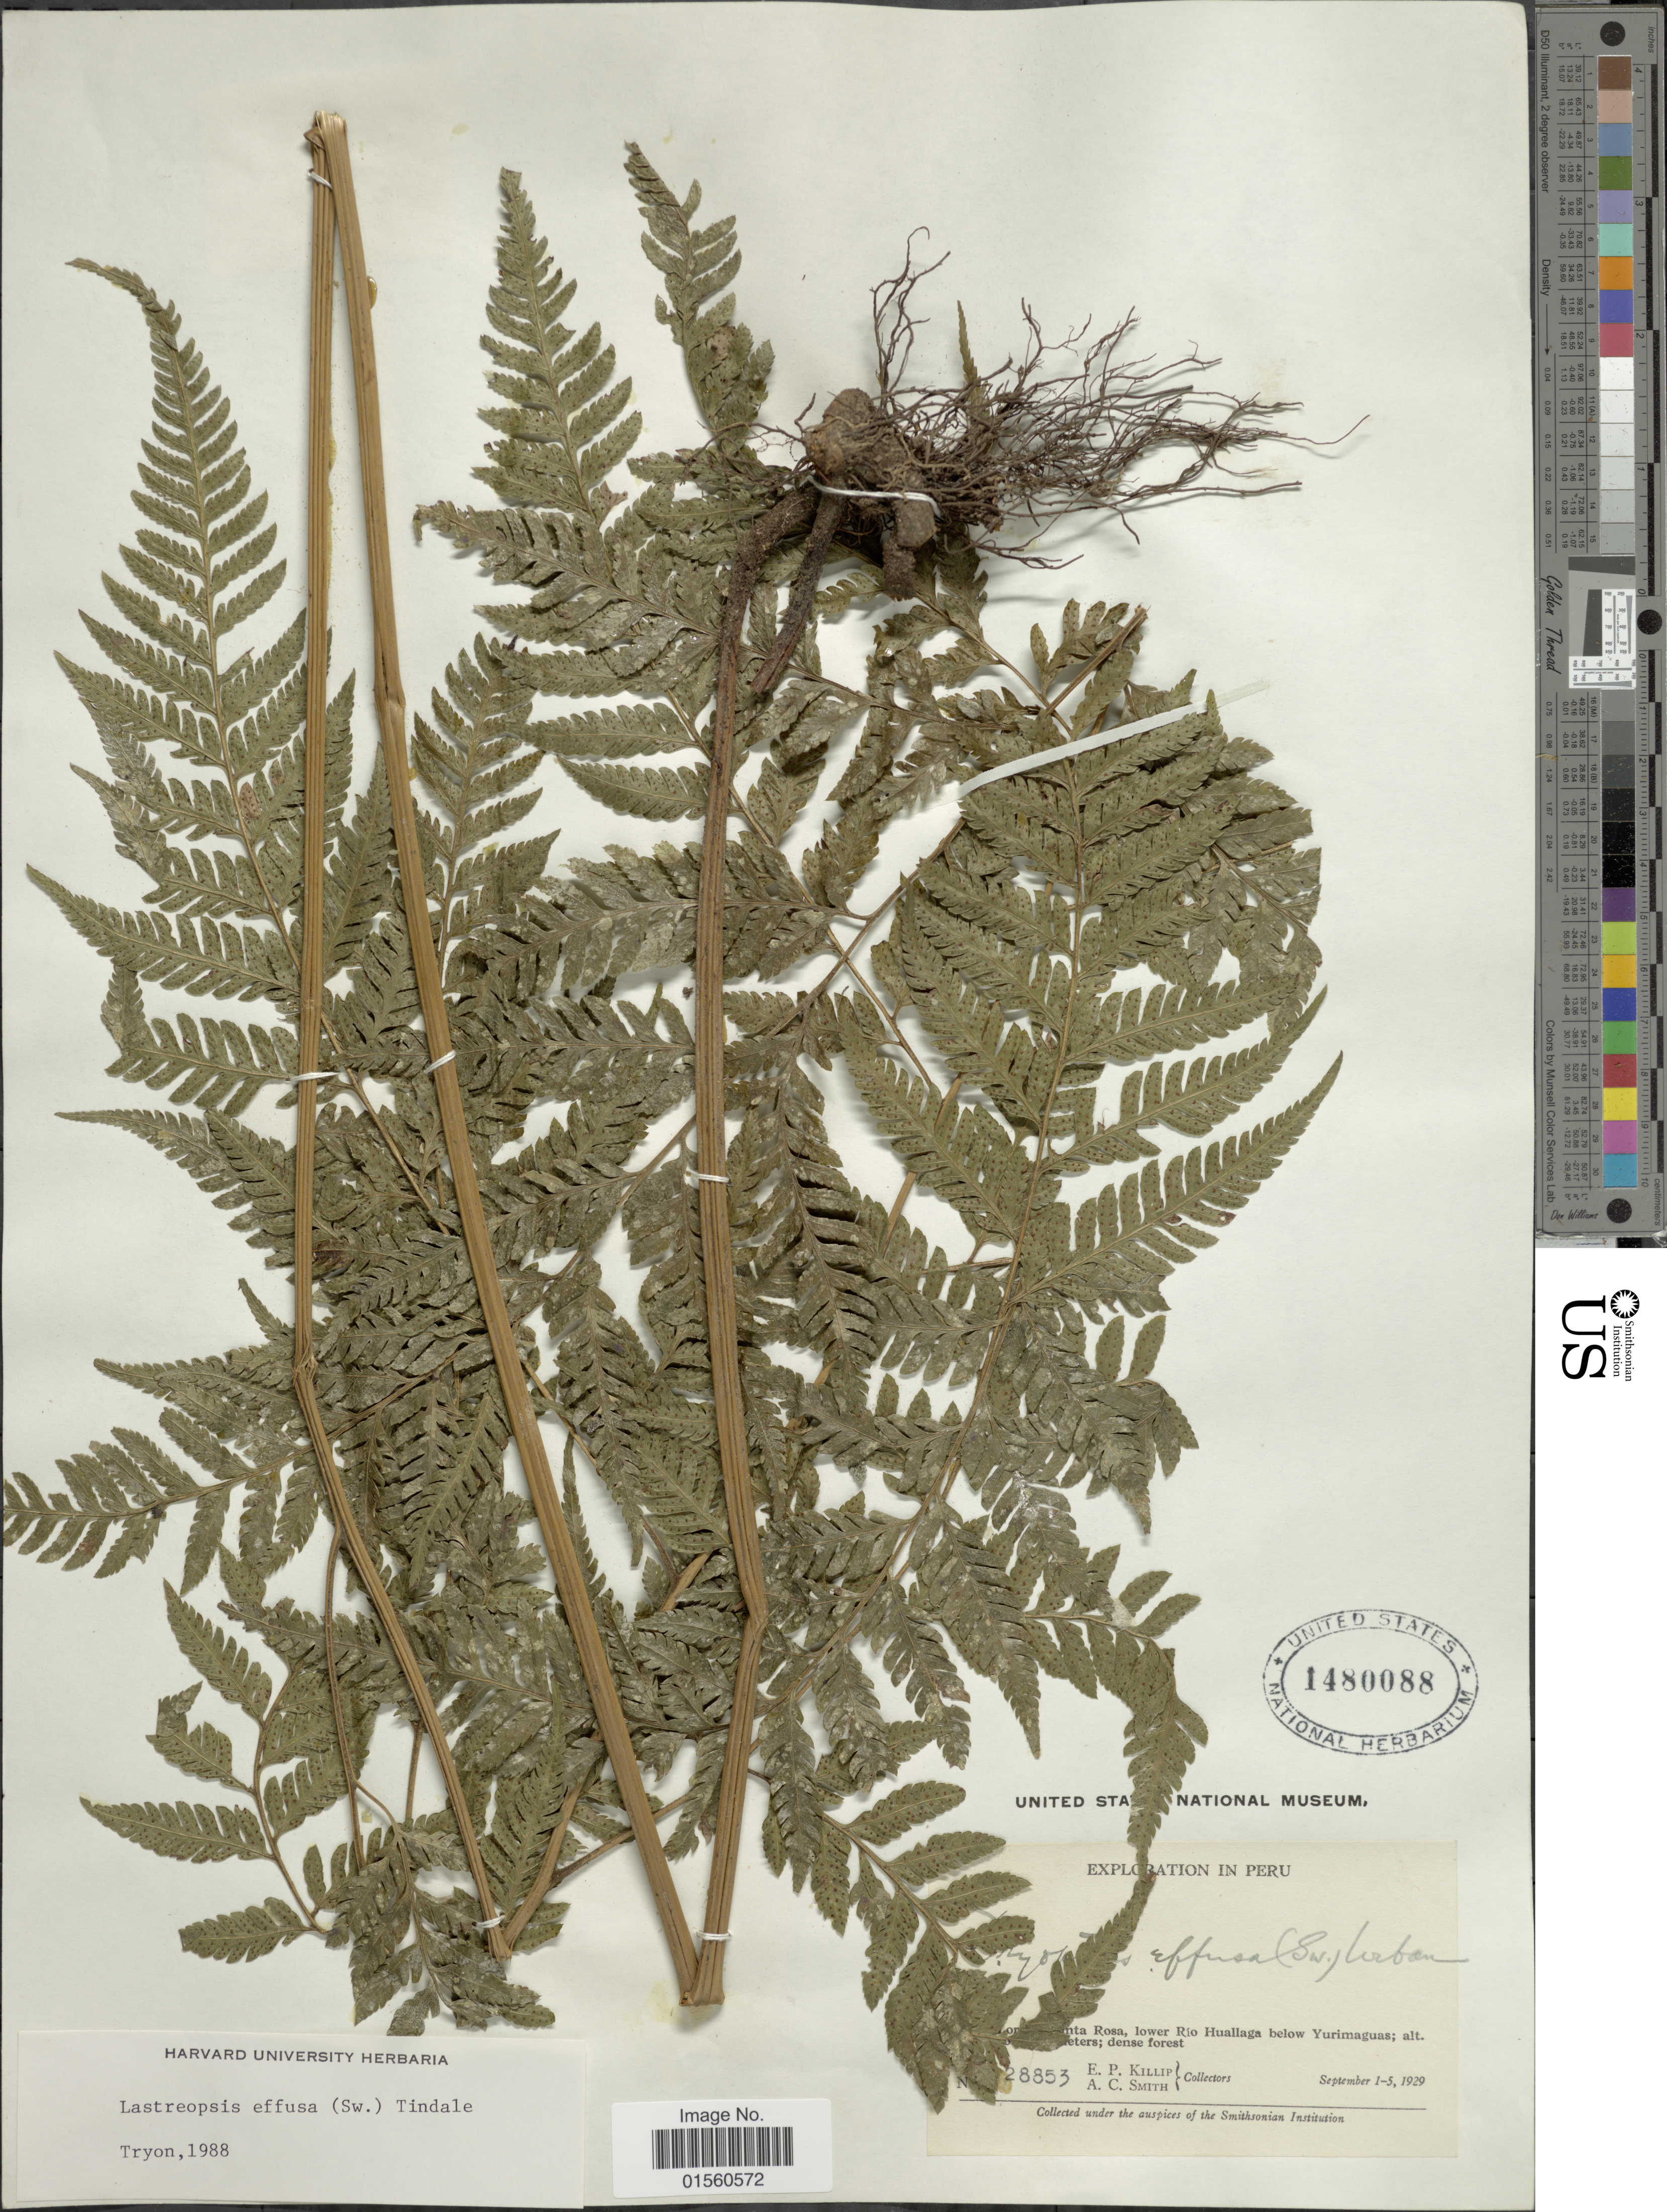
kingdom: Plantae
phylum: Tracheophyta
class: Polypodiopsida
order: Polypodiales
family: Dryopteridaceae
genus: Parapolystichum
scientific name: Parapolystichum effusum var. effusum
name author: (Sw.) Ching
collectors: E. P. Killip & A. C. Smith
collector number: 28853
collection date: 1929-09-01/1929-09-05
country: Peru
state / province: Loreto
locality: Santa Rosa, lower Rio Huallaga below Yurimaguas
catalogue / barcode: US 1480088